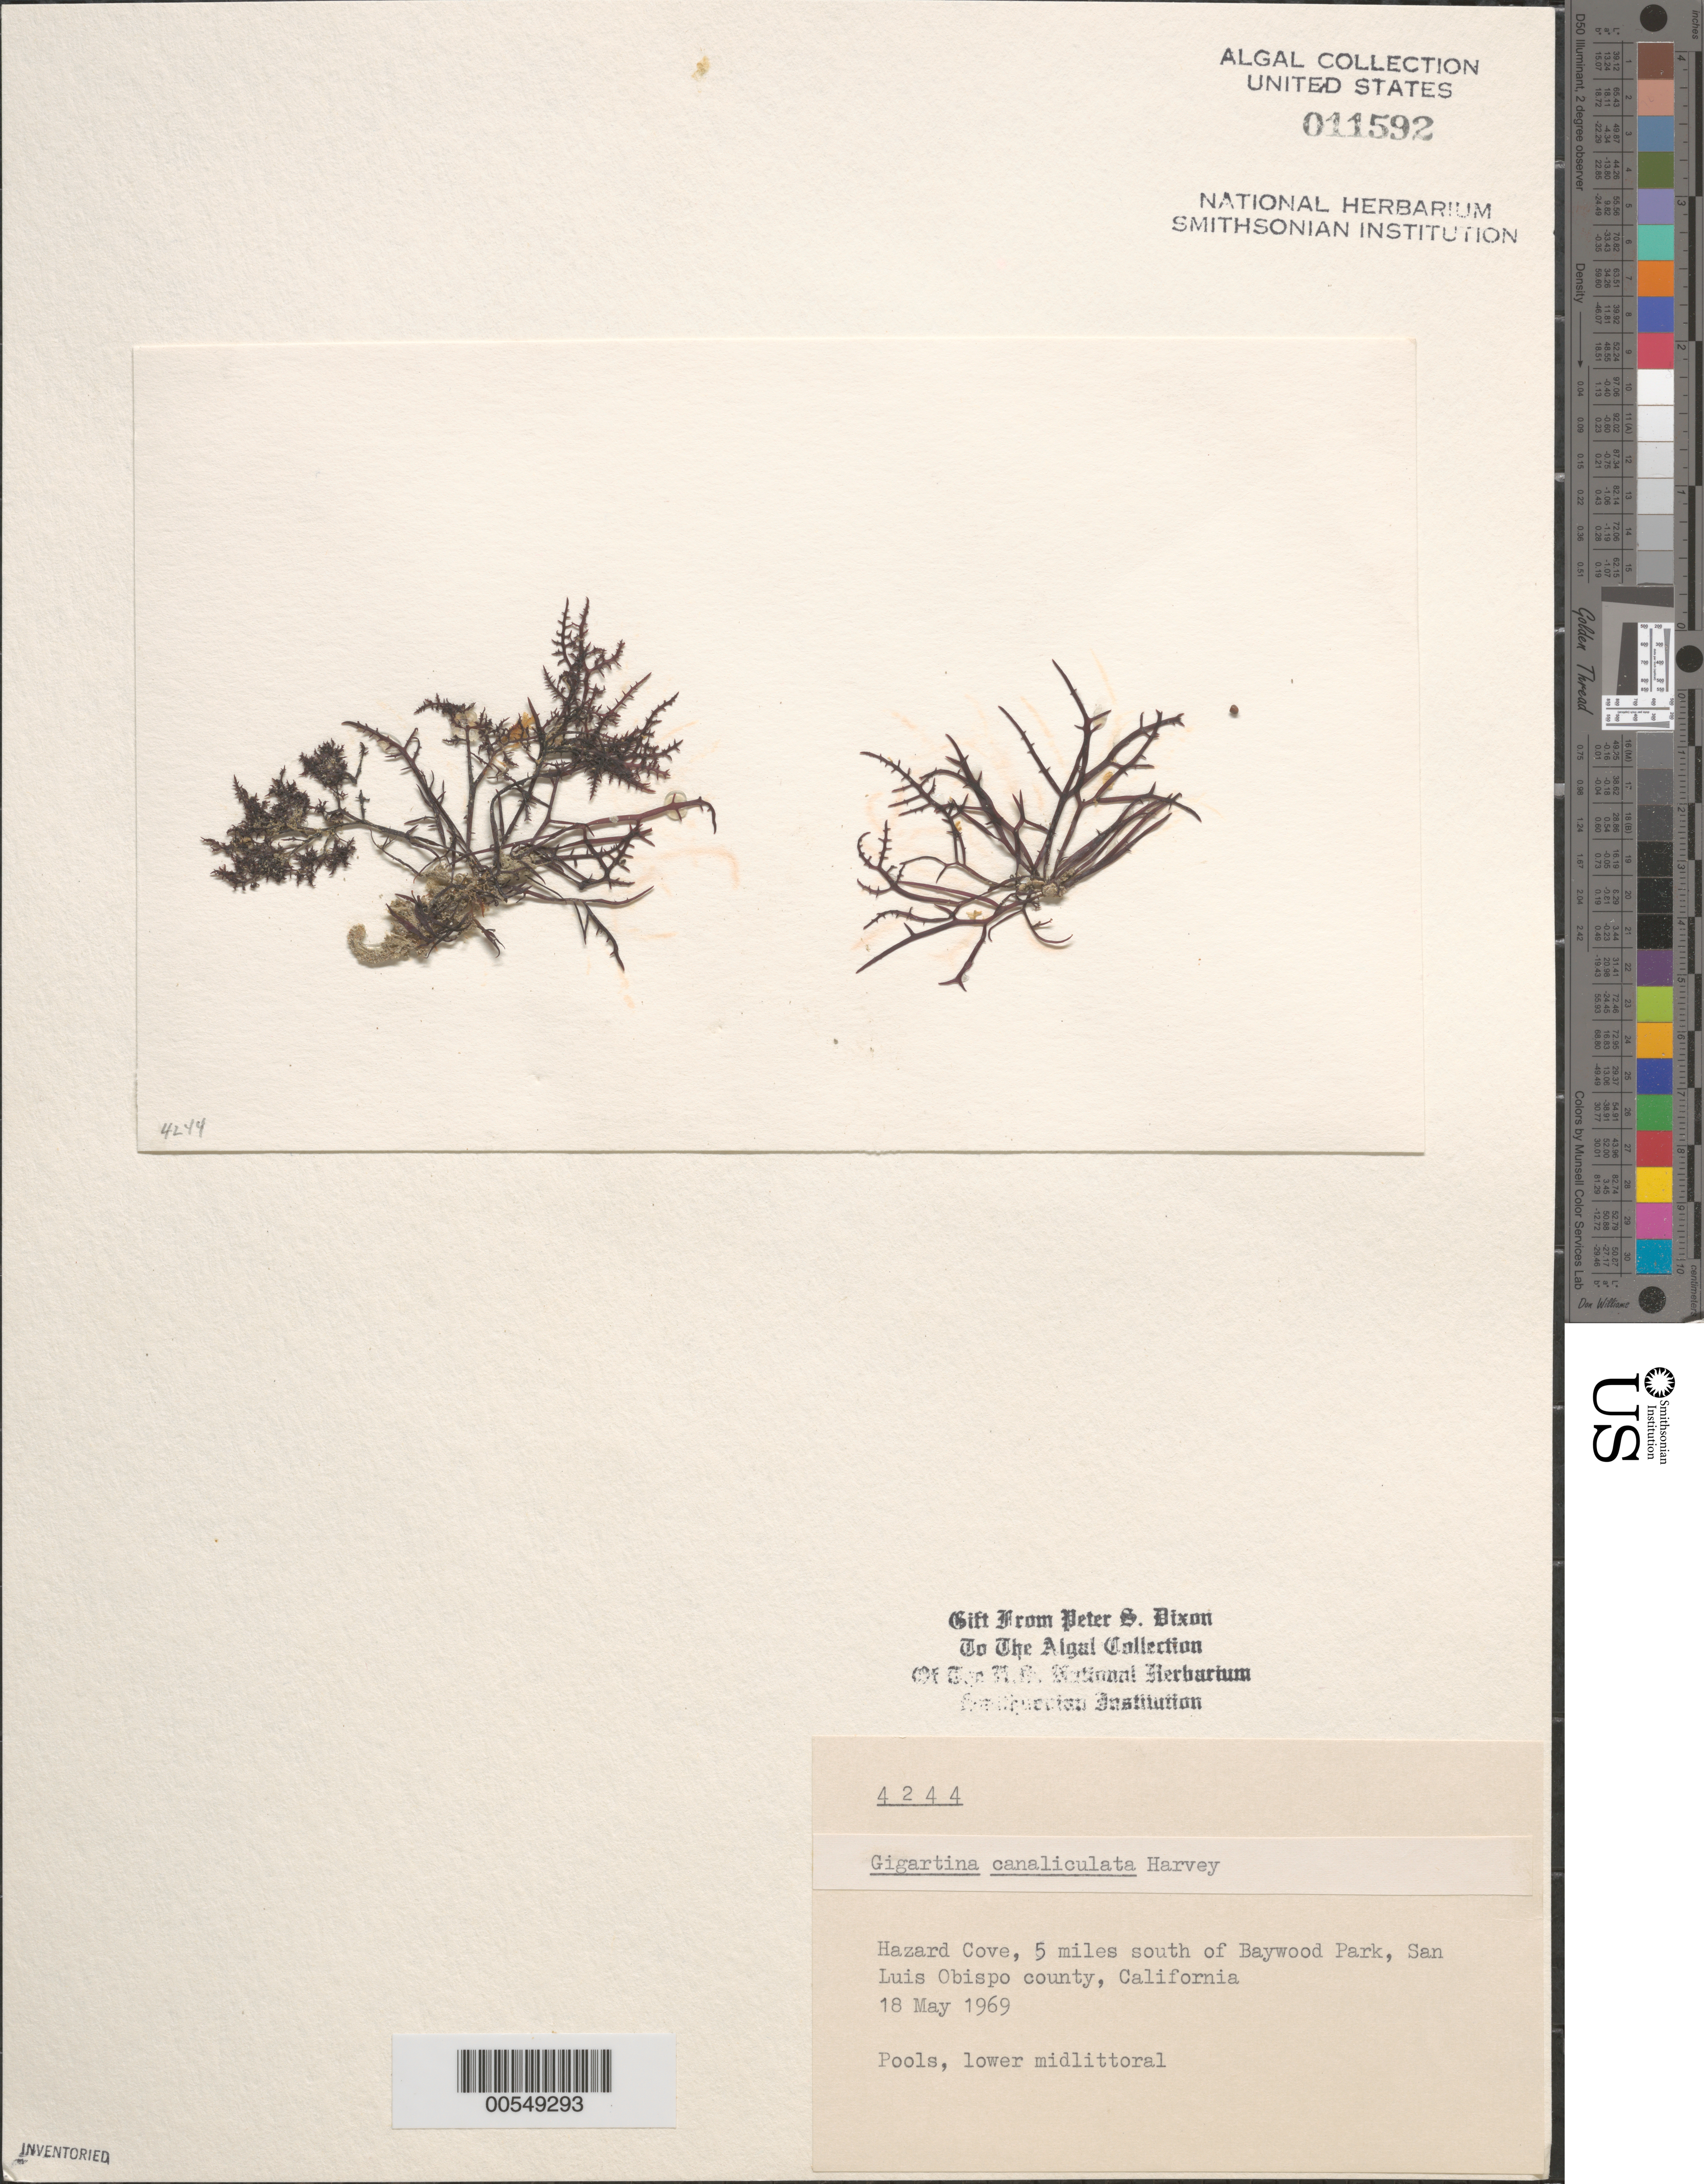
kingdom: Plantae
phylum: Rhodophyta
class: Florideophyceae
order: Gigartinales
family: Gigartinaceae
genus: Chondracanthus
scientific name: Chondracanthus canaliculatus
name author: (Harv.) Guiry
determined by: Algae name updating Project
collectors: P. S. Dixon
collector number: PSD 4244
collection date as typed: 18 May 1969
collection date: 1969-05-18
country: United States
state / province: California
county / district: San Luis Obispo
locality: Hazard Cove, south of Baywood Park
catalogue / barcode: US 11592